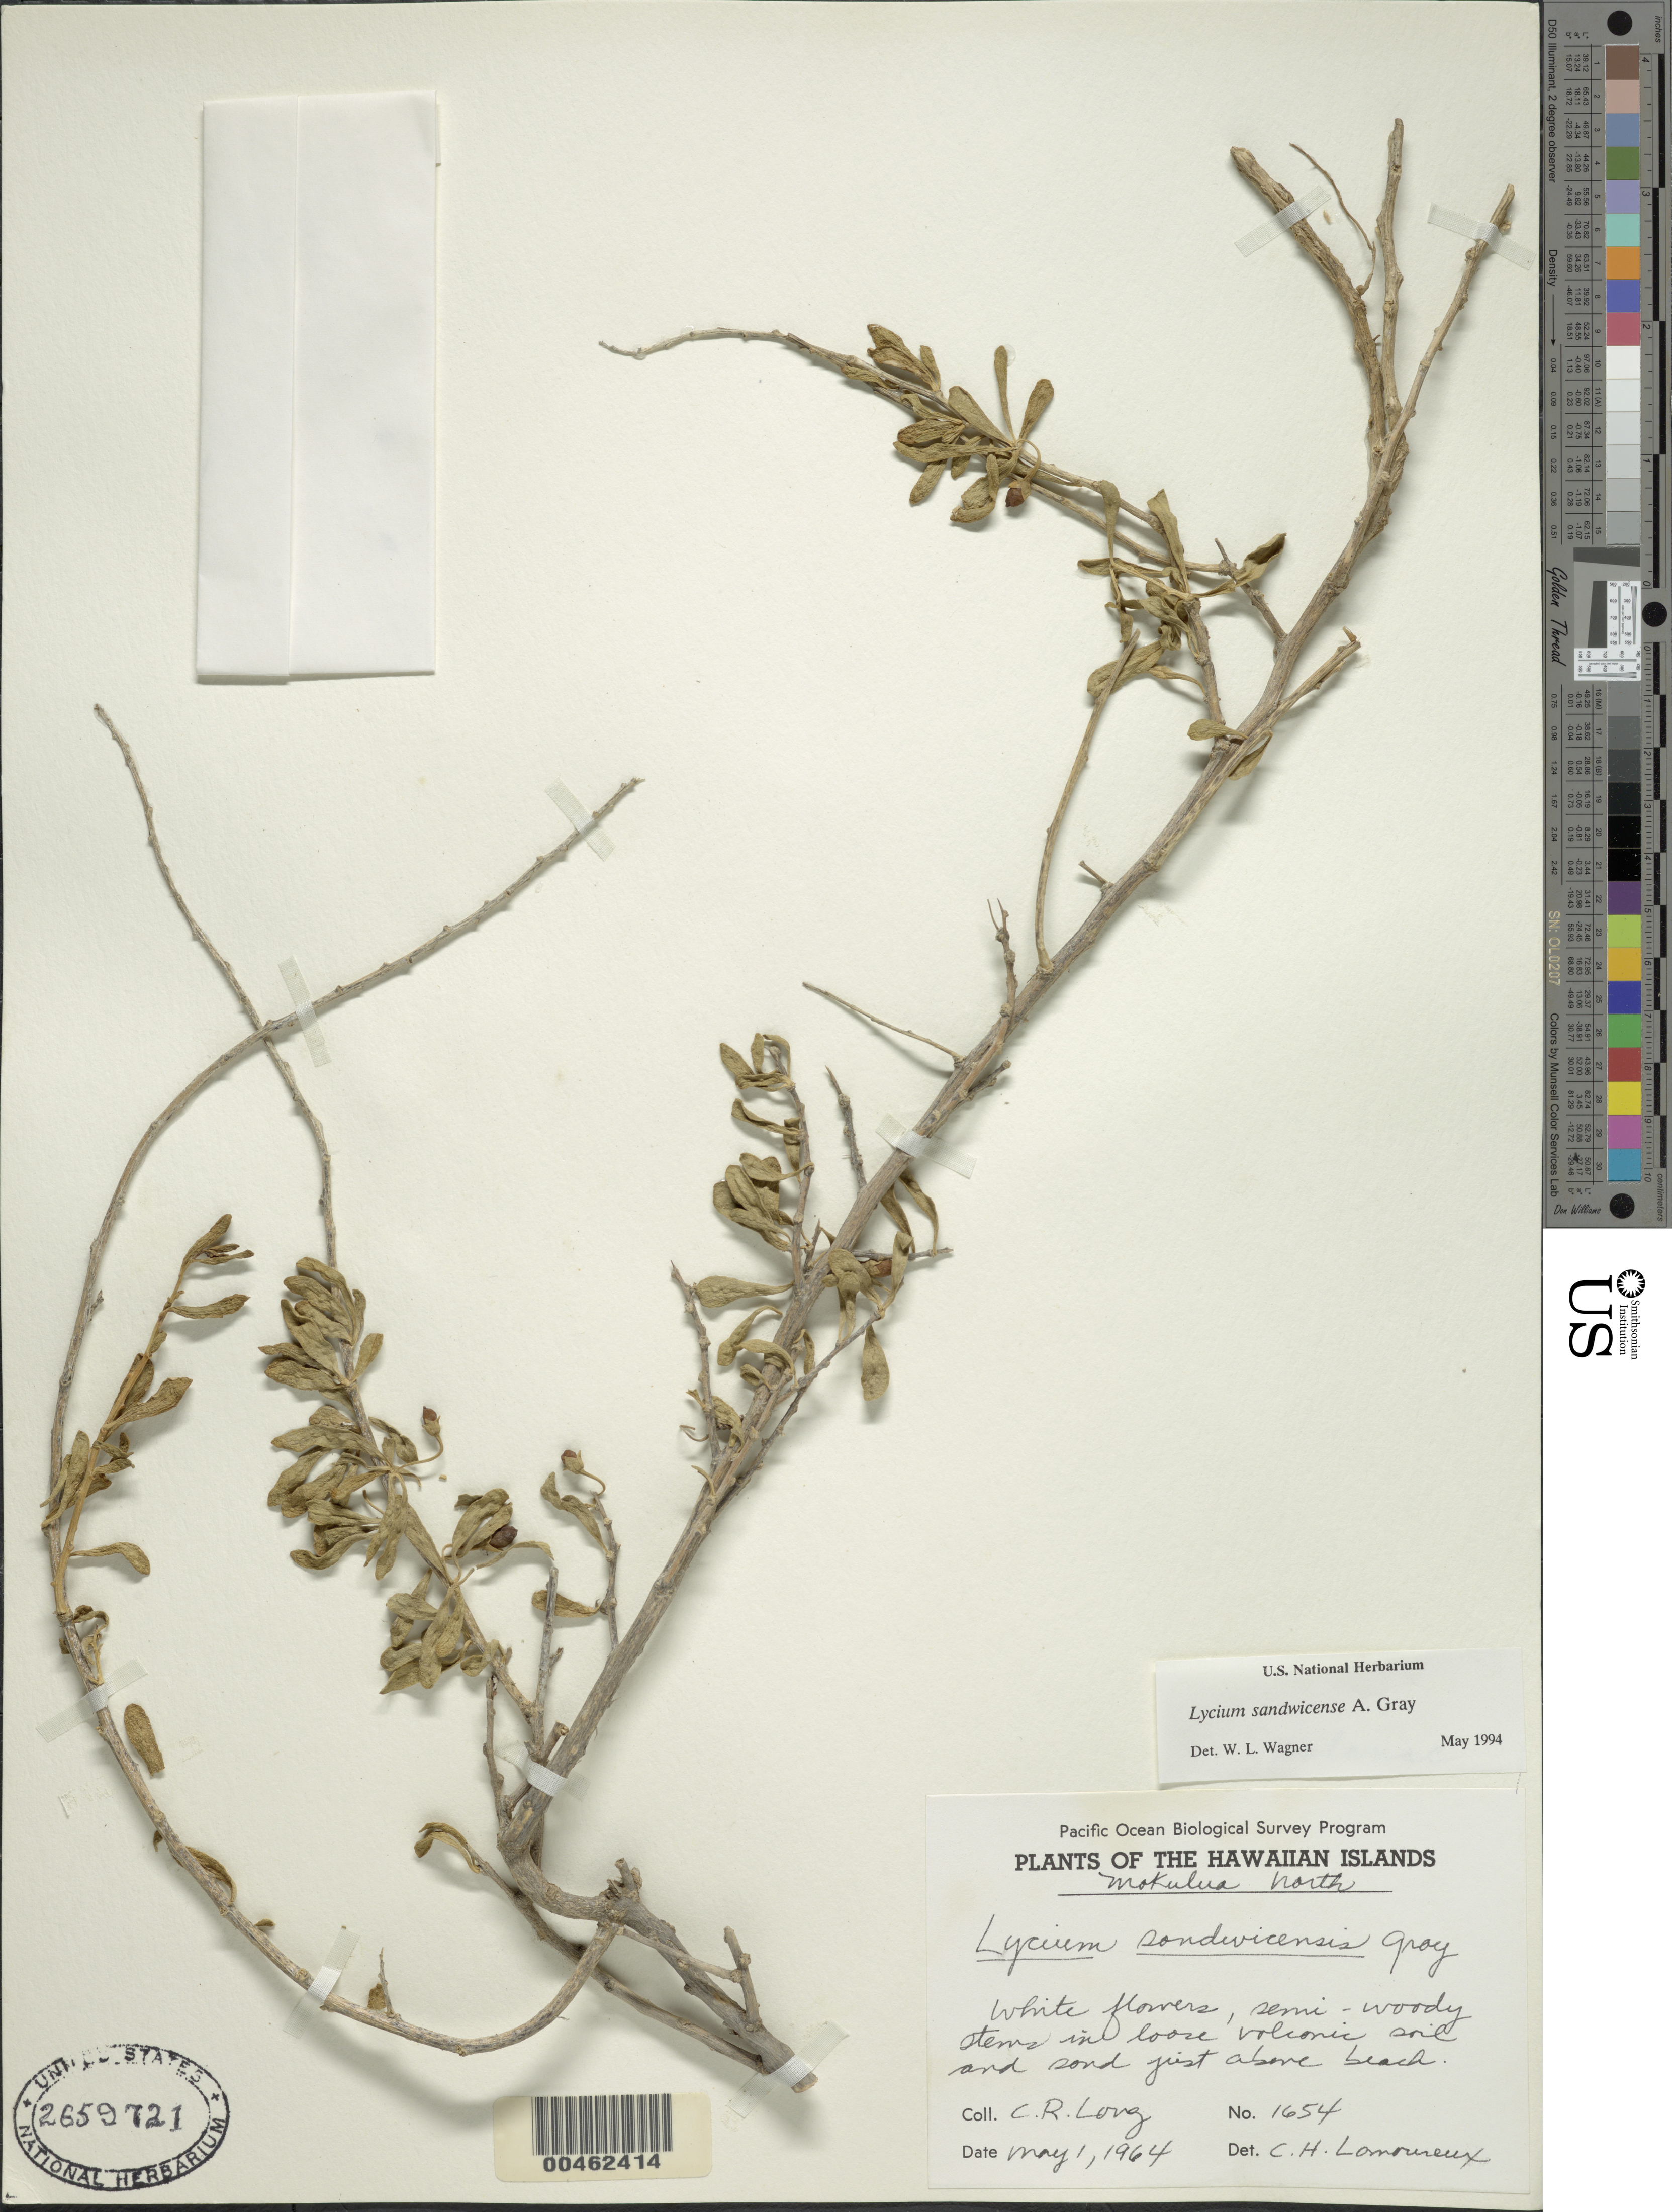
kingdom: Plantae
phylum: Tracheophyta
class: Magnoliopsida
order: Solanales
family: Solanaceae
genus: Lycium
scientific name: Lycium carolinianum var. sandwicense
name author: (A. Gray) C.L. Hitchc.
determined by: Wagner, W. L., (BOT), Smithsonian Institution - National Museum of Natural History (UNITED STATES)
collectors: C. Long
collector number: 1654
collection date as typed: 1 May 1964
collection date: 1964-05-01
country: United States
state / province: Hawaii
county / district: Hawaii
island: Hawaii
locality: Mokulua North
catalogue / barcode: US 2659721